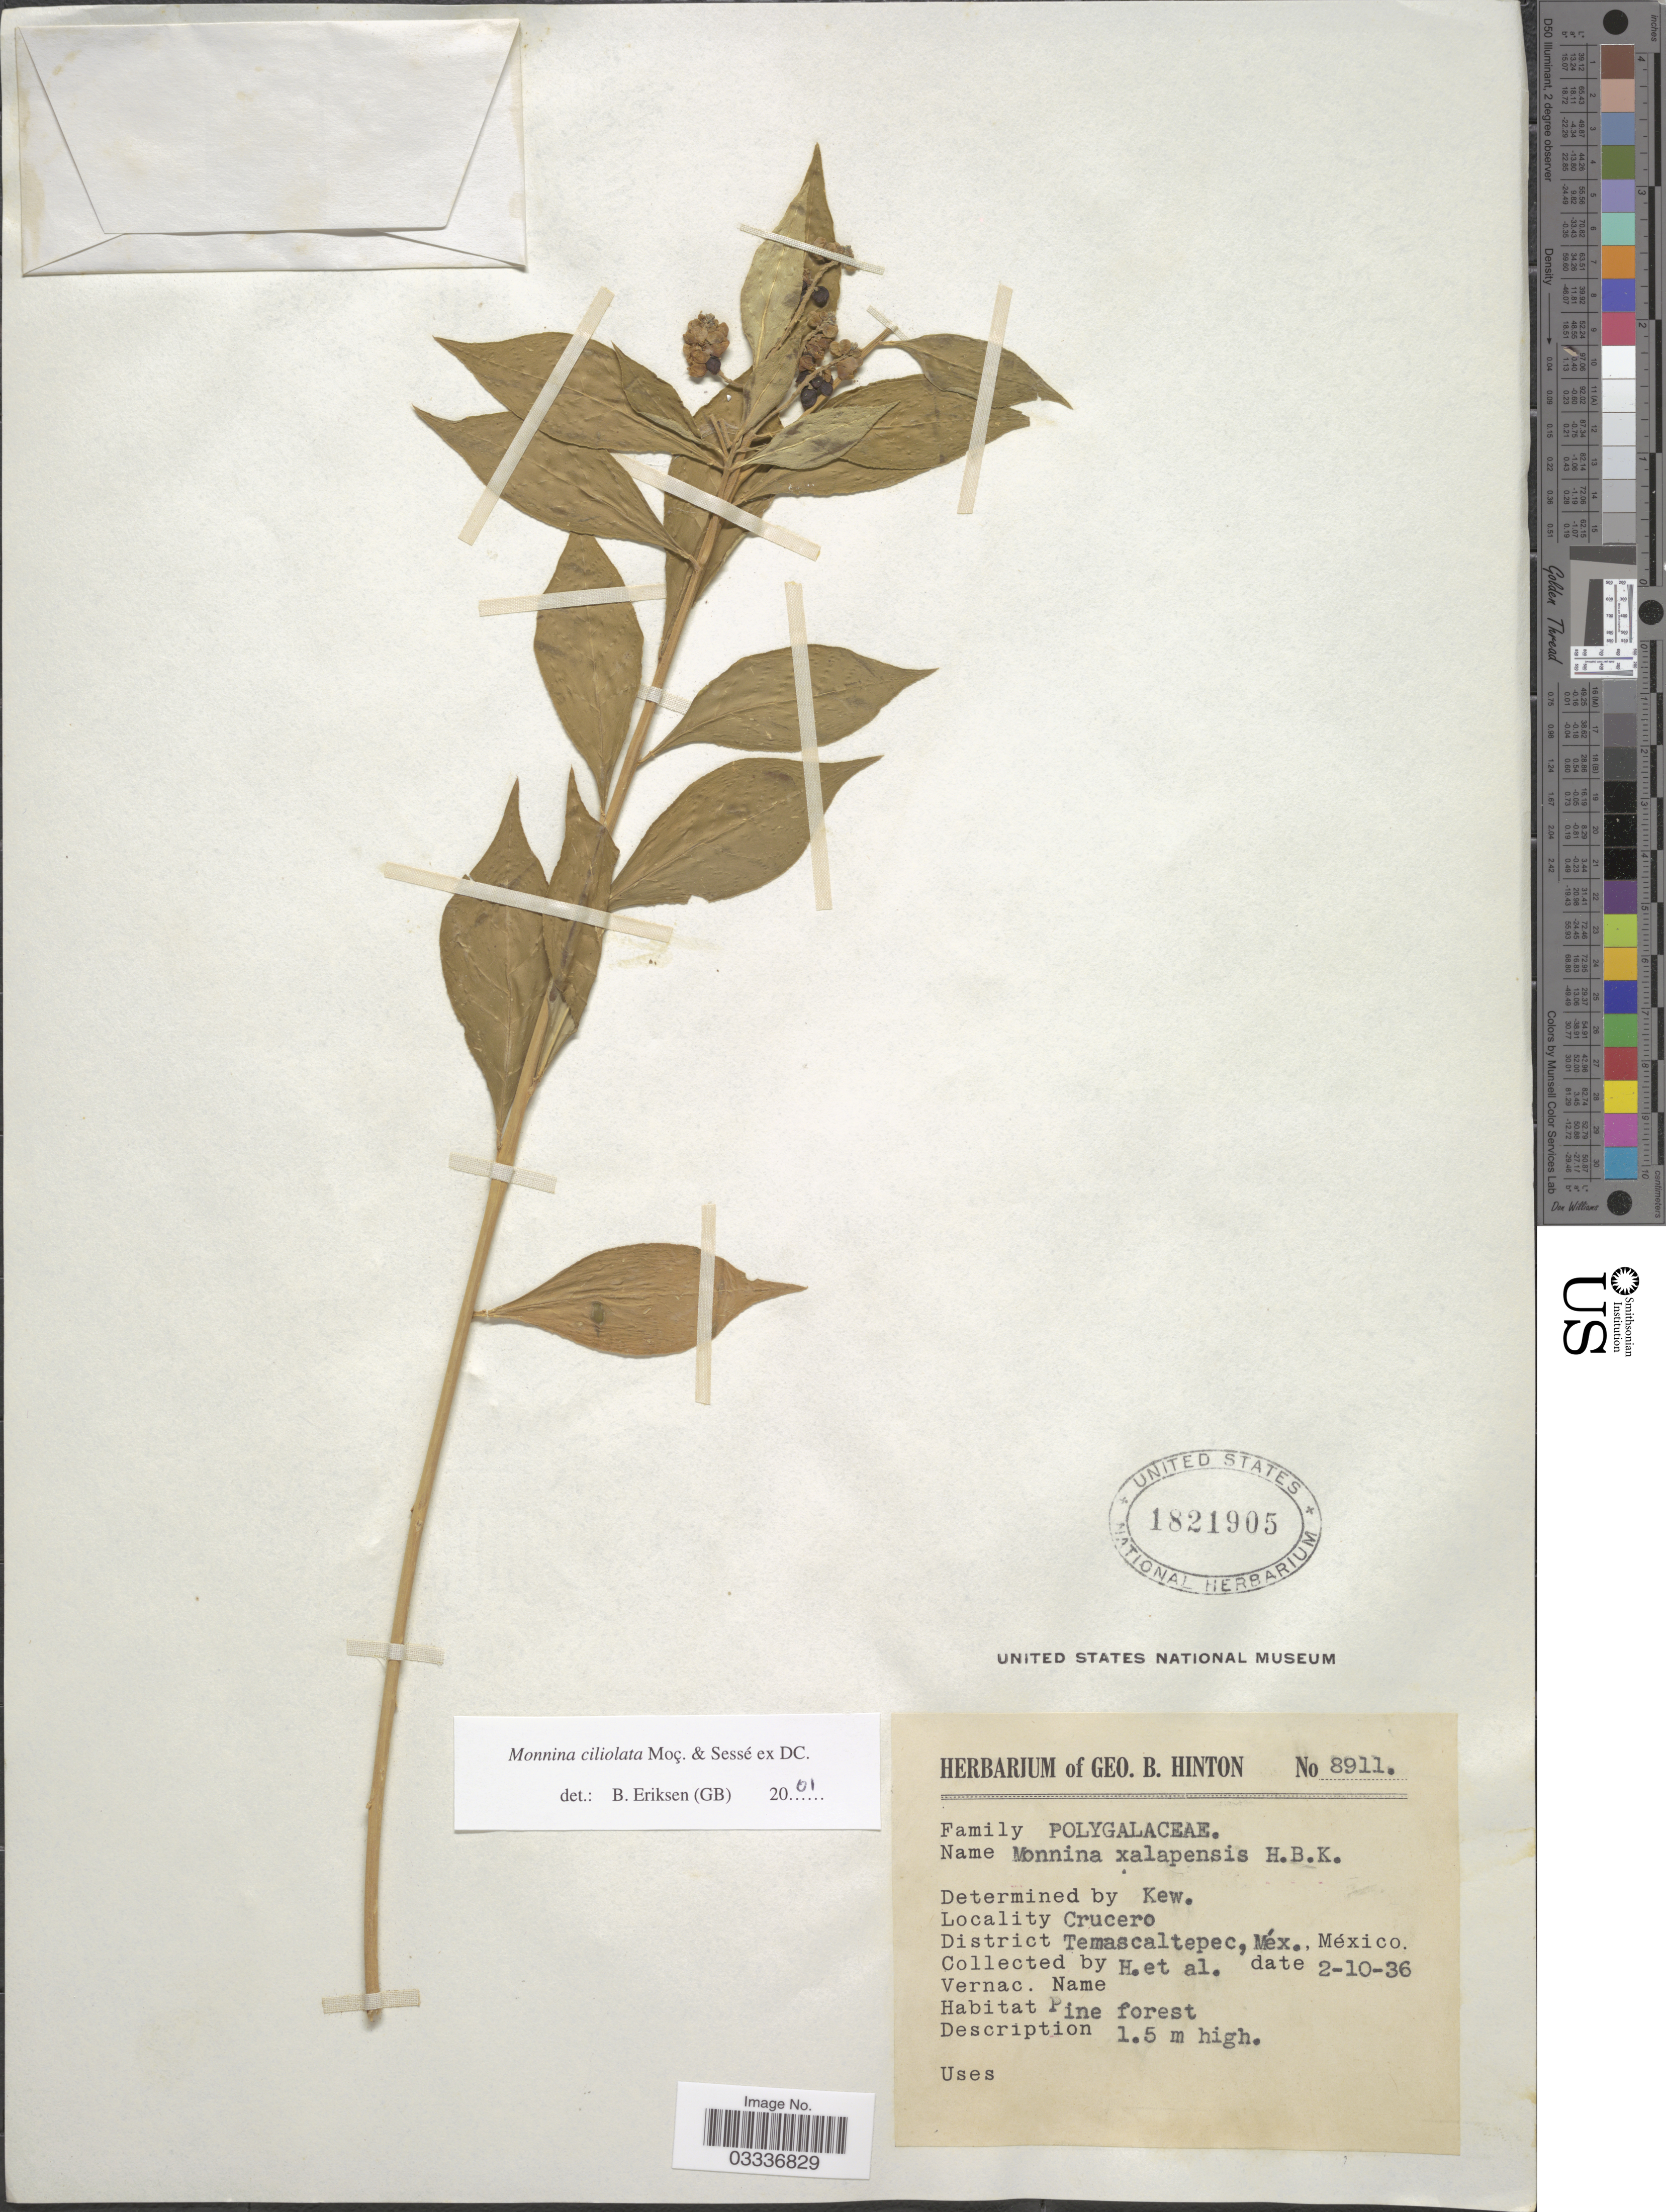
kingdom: Plantae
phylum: Tracheophyta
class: Magnoliopsida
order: Fabales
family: Polygalaceae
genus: Monnina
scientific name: Monnina ciliolata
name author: DC.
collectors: G. B. Hinton & et al.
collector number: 8911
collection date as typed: Transcribed d/m/y: 2/10/36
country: Mexico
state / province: México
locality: Crucero District Temascaltepec.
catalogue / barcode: US 1821905